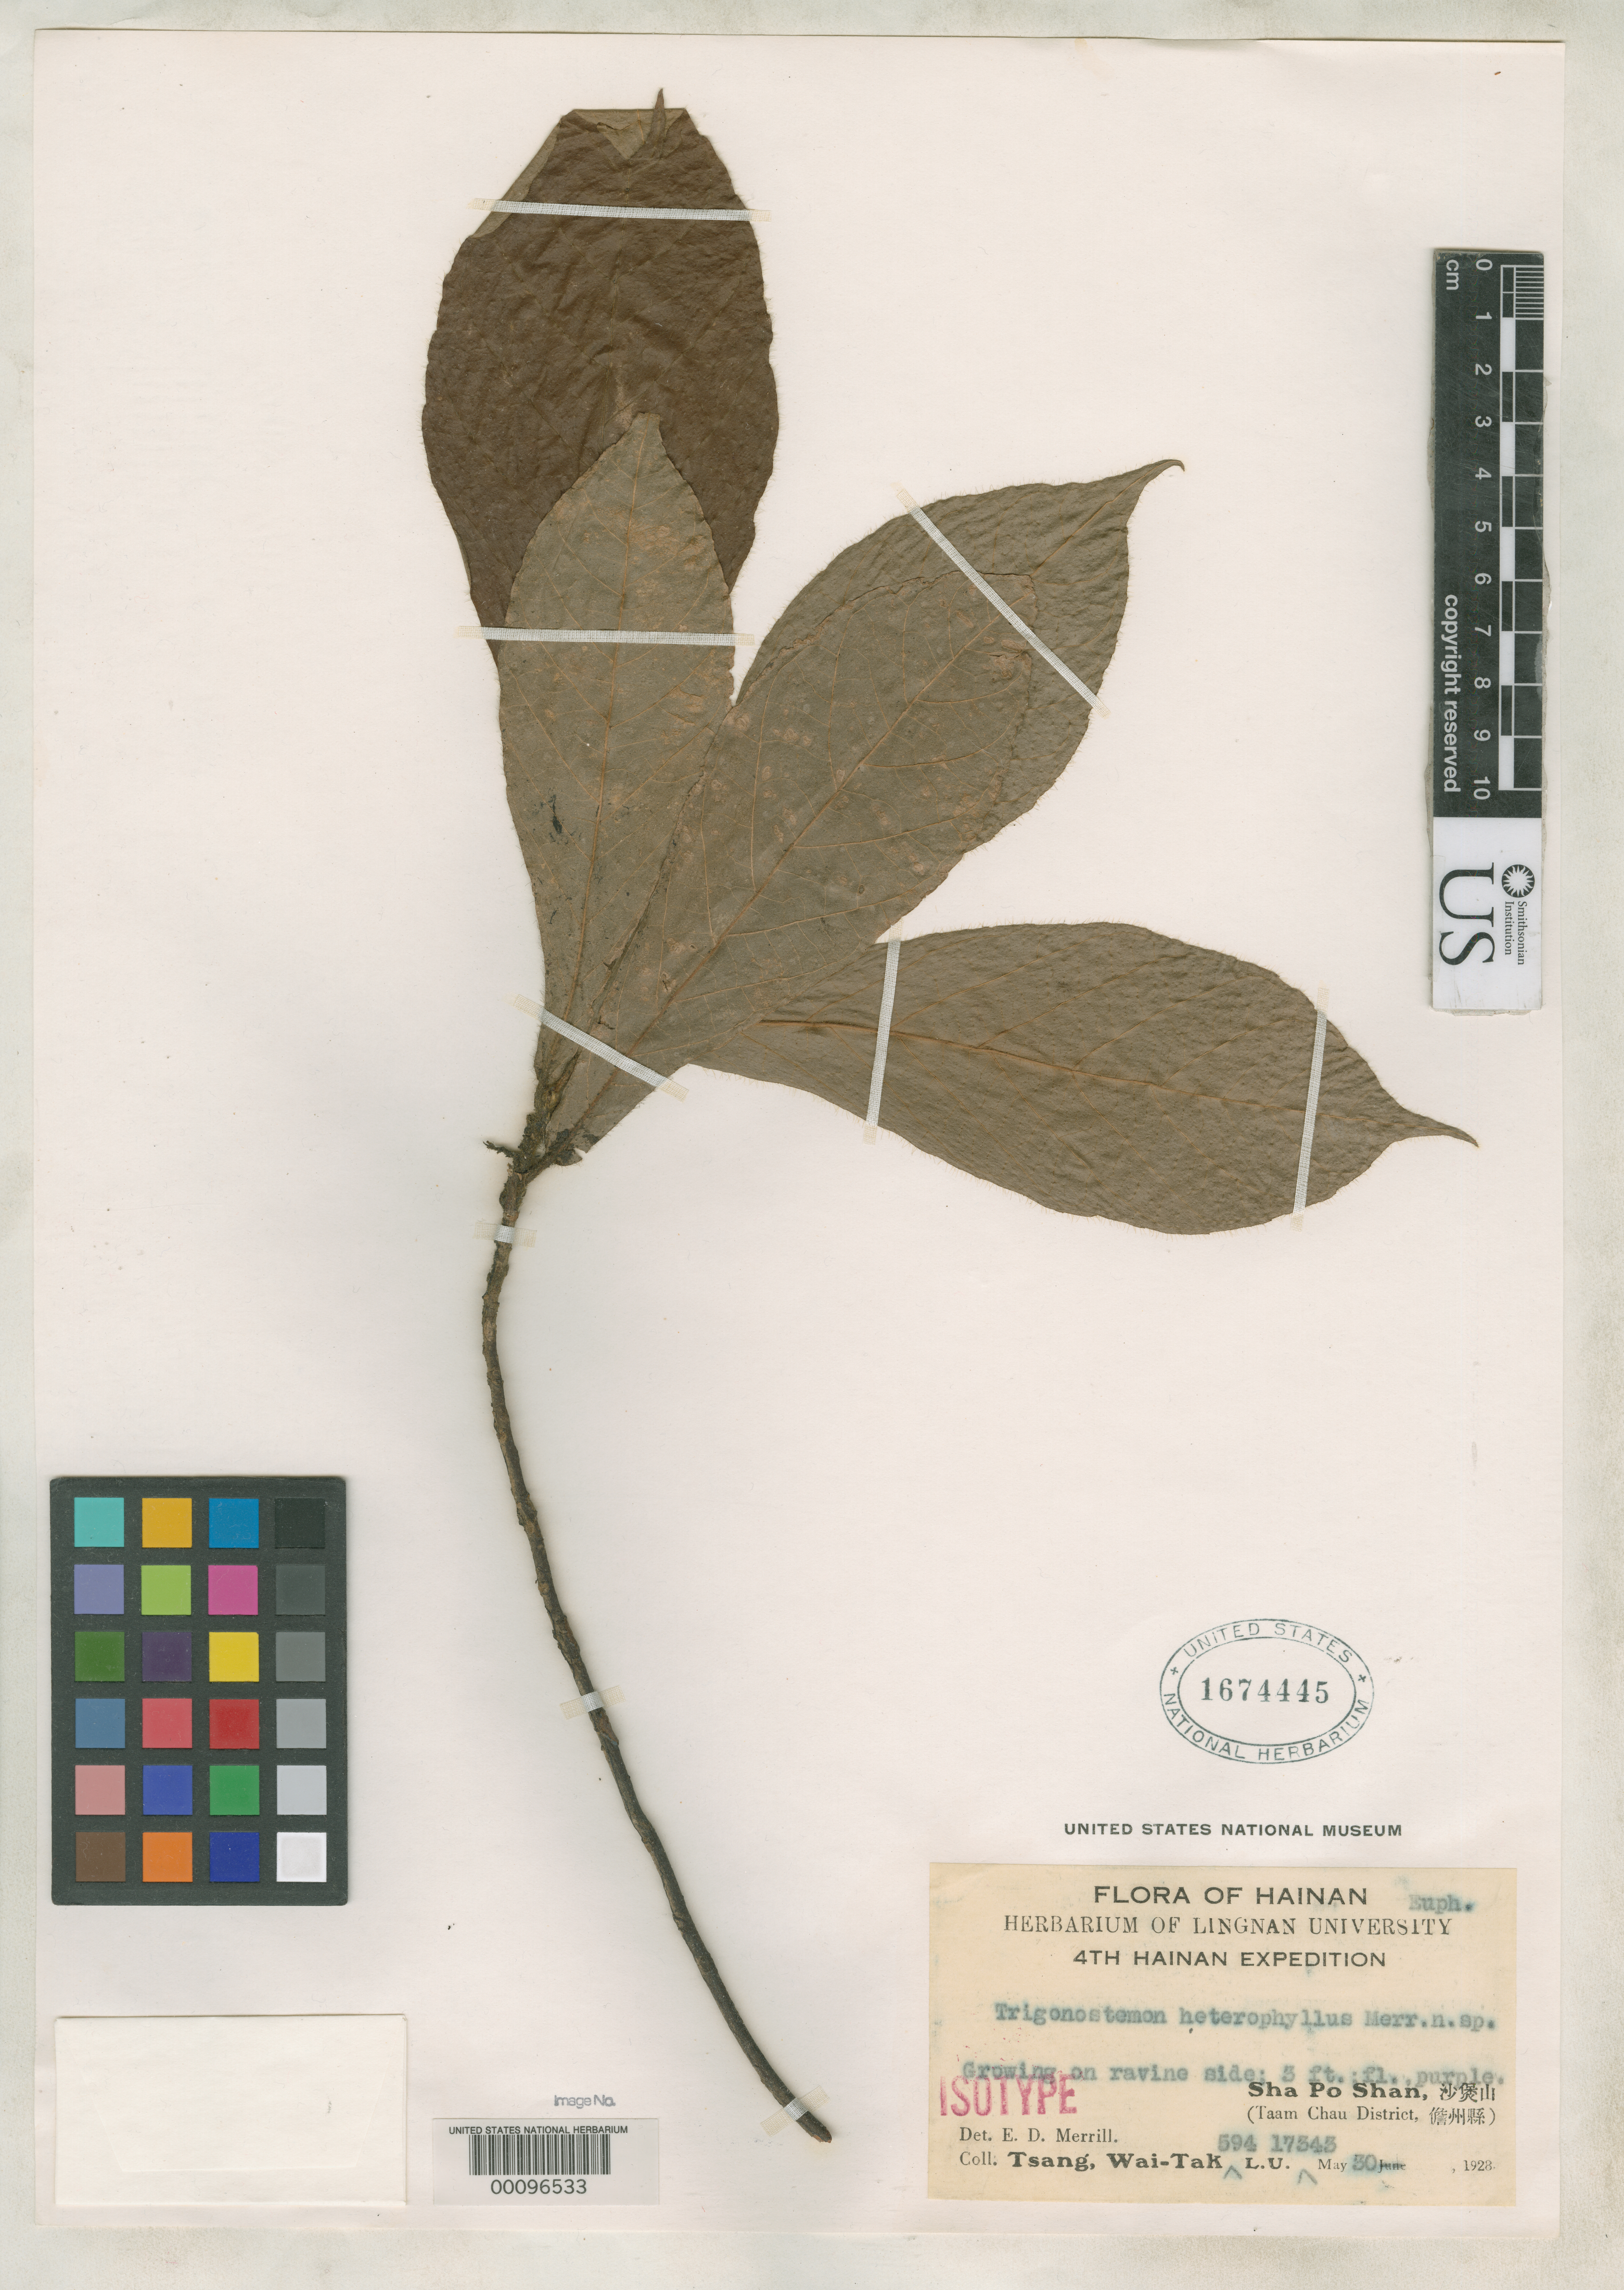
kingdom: Plantae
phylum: Tracheophyta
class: Magnoliopsida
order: Malpighiales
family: Euphorbiaceae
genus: Trigonostemon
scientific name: Trigonostemon heterophylla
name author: Merr.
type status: Isotype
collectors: W. T. Tsang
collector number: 17343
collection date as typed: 30 May 1923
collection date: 1923-05-30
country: China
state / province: Henan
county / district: Tsam Chau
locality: Sha Po Shah.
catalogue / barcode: US 1674445